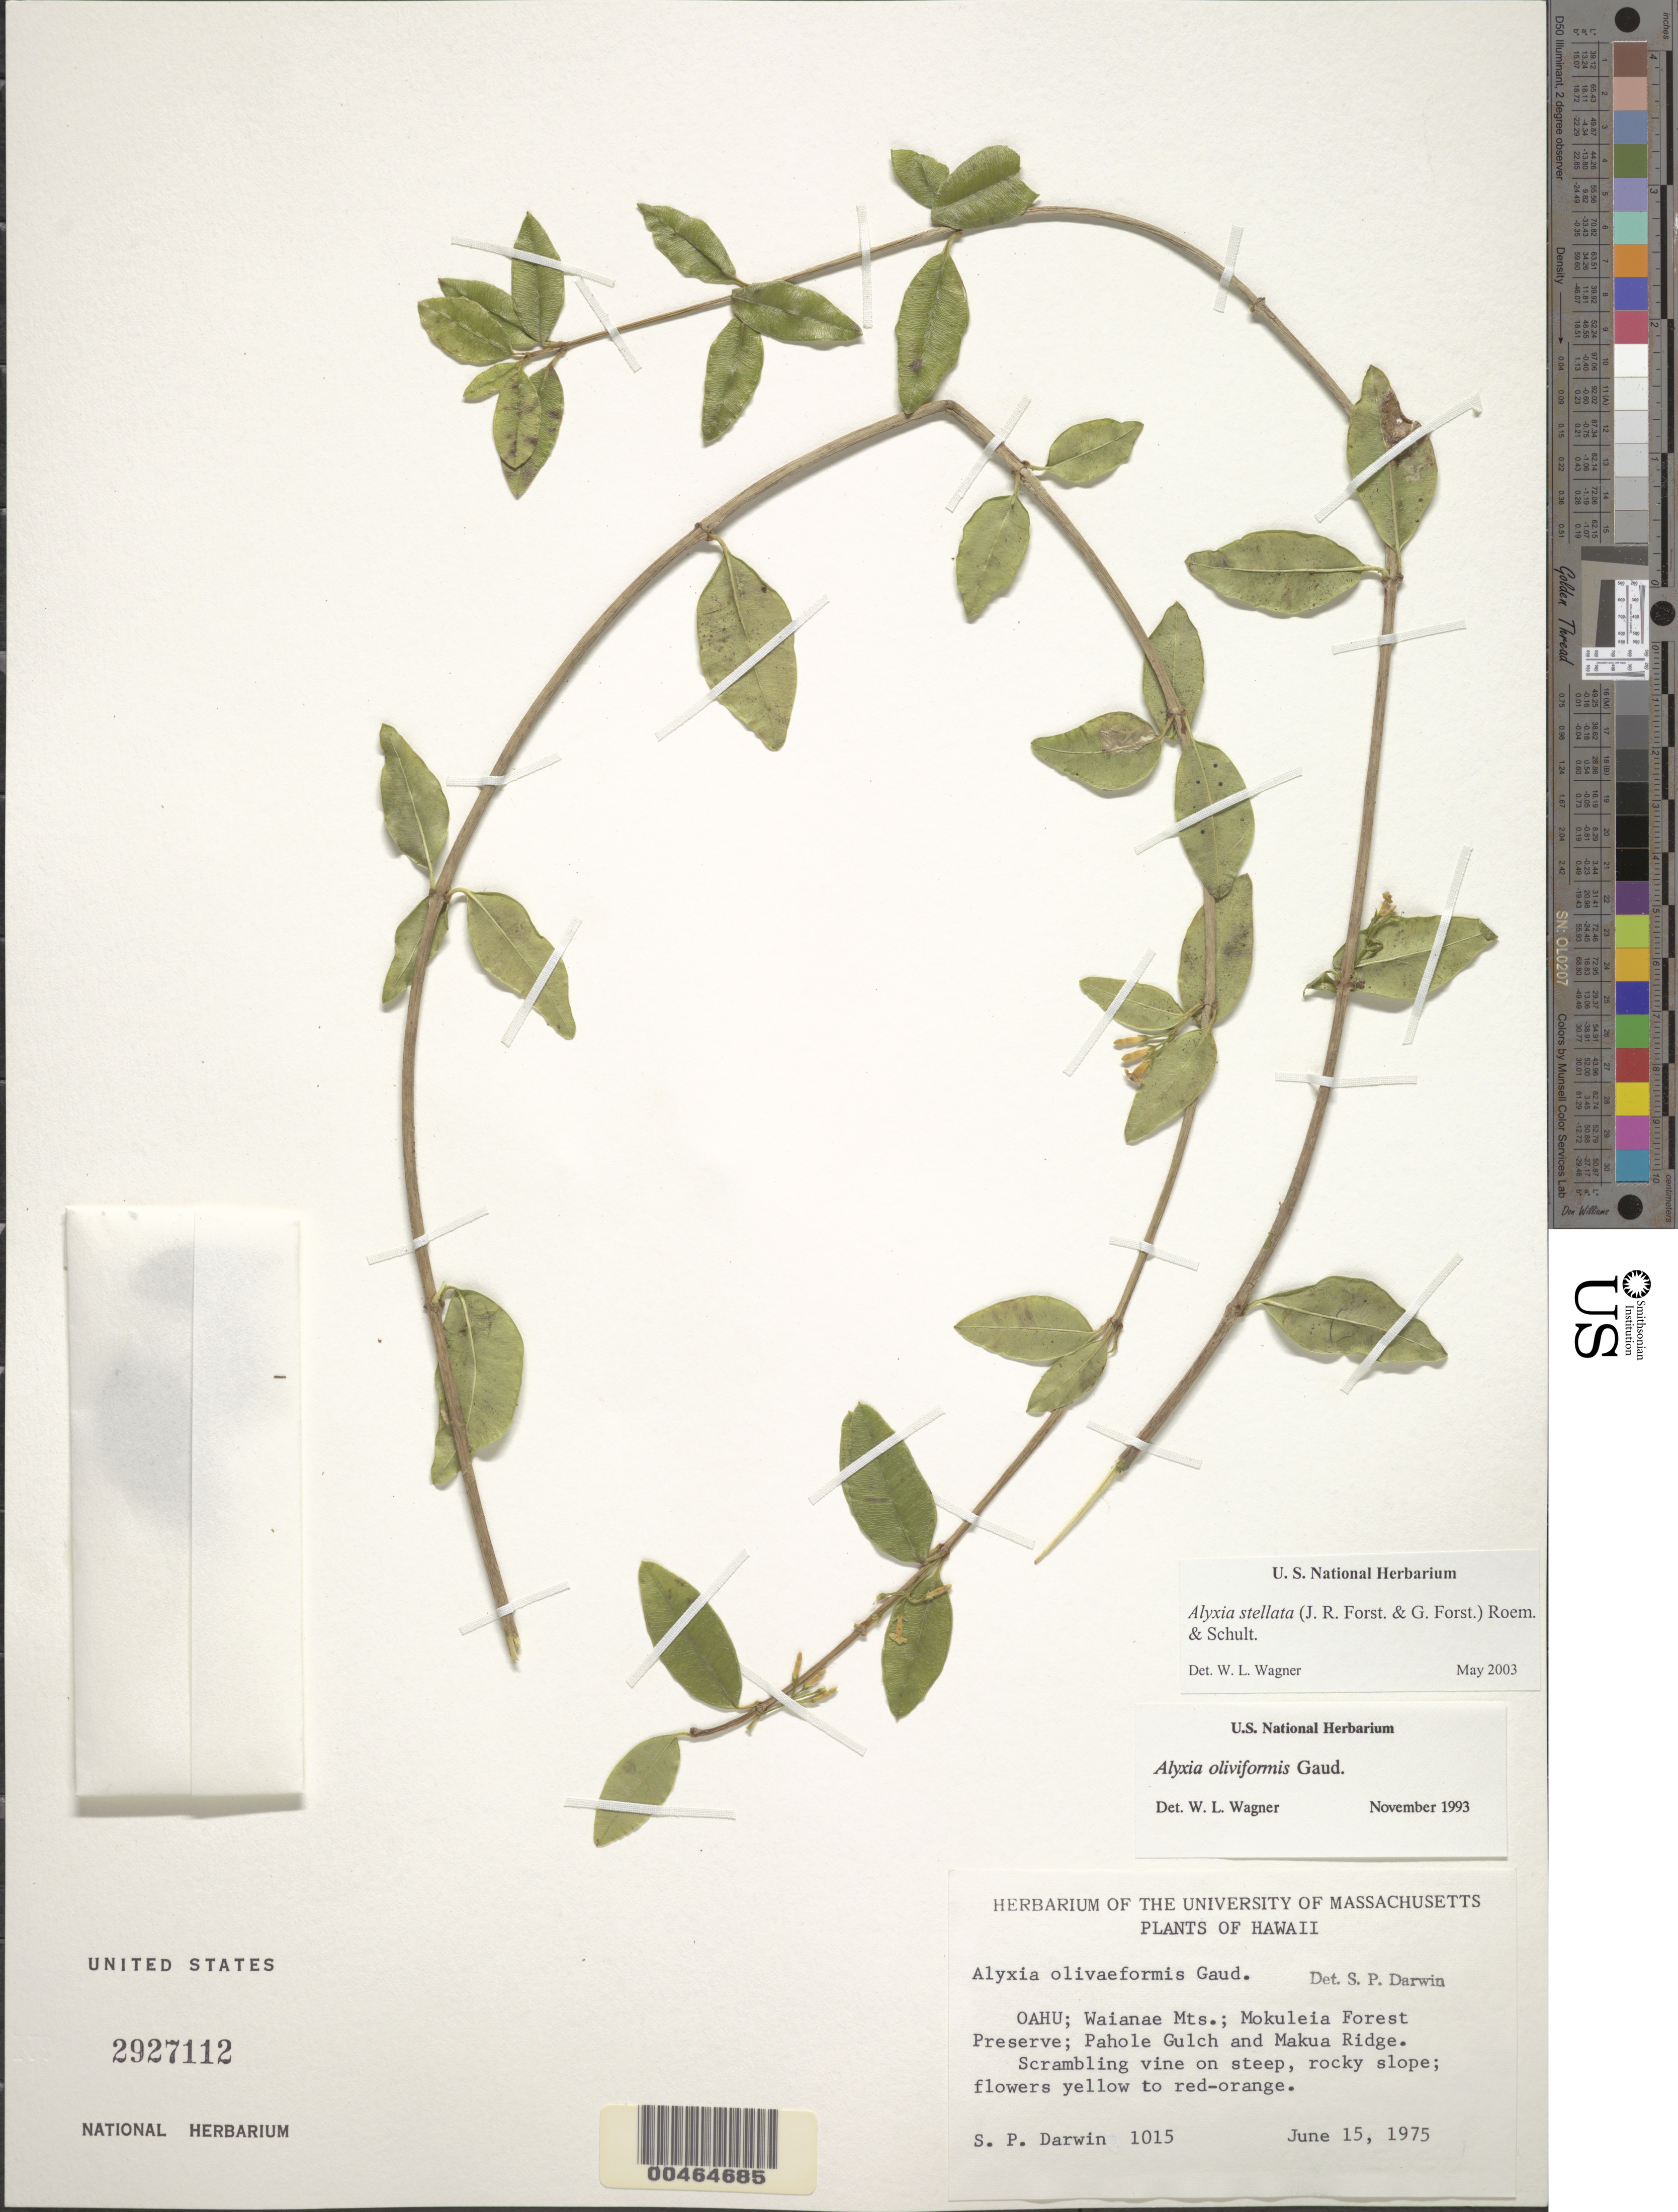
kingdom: Plantae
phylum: Tracheophyta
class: Magnoliopsida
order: Gentianales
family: Apocynaceae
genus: Alyxia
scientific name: Alyxia stellata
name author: (J.R. Forst. & G. Forst.) Roem. & Schult.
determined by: Wagner, W. L., (BOT), Smithsonian Institution - National Museum of Natural History (UNITED STATES)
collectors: S. P. Darwin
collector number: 1015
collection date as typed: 15 Jun 1975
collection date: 1975-06-15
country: United States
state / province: Hawaii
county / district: Honolulu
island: Oahu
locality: Waianae Mts., Mokuleia Forest Preserve, Pahole Gulch and Makua Ridge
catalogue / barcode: US 2927112